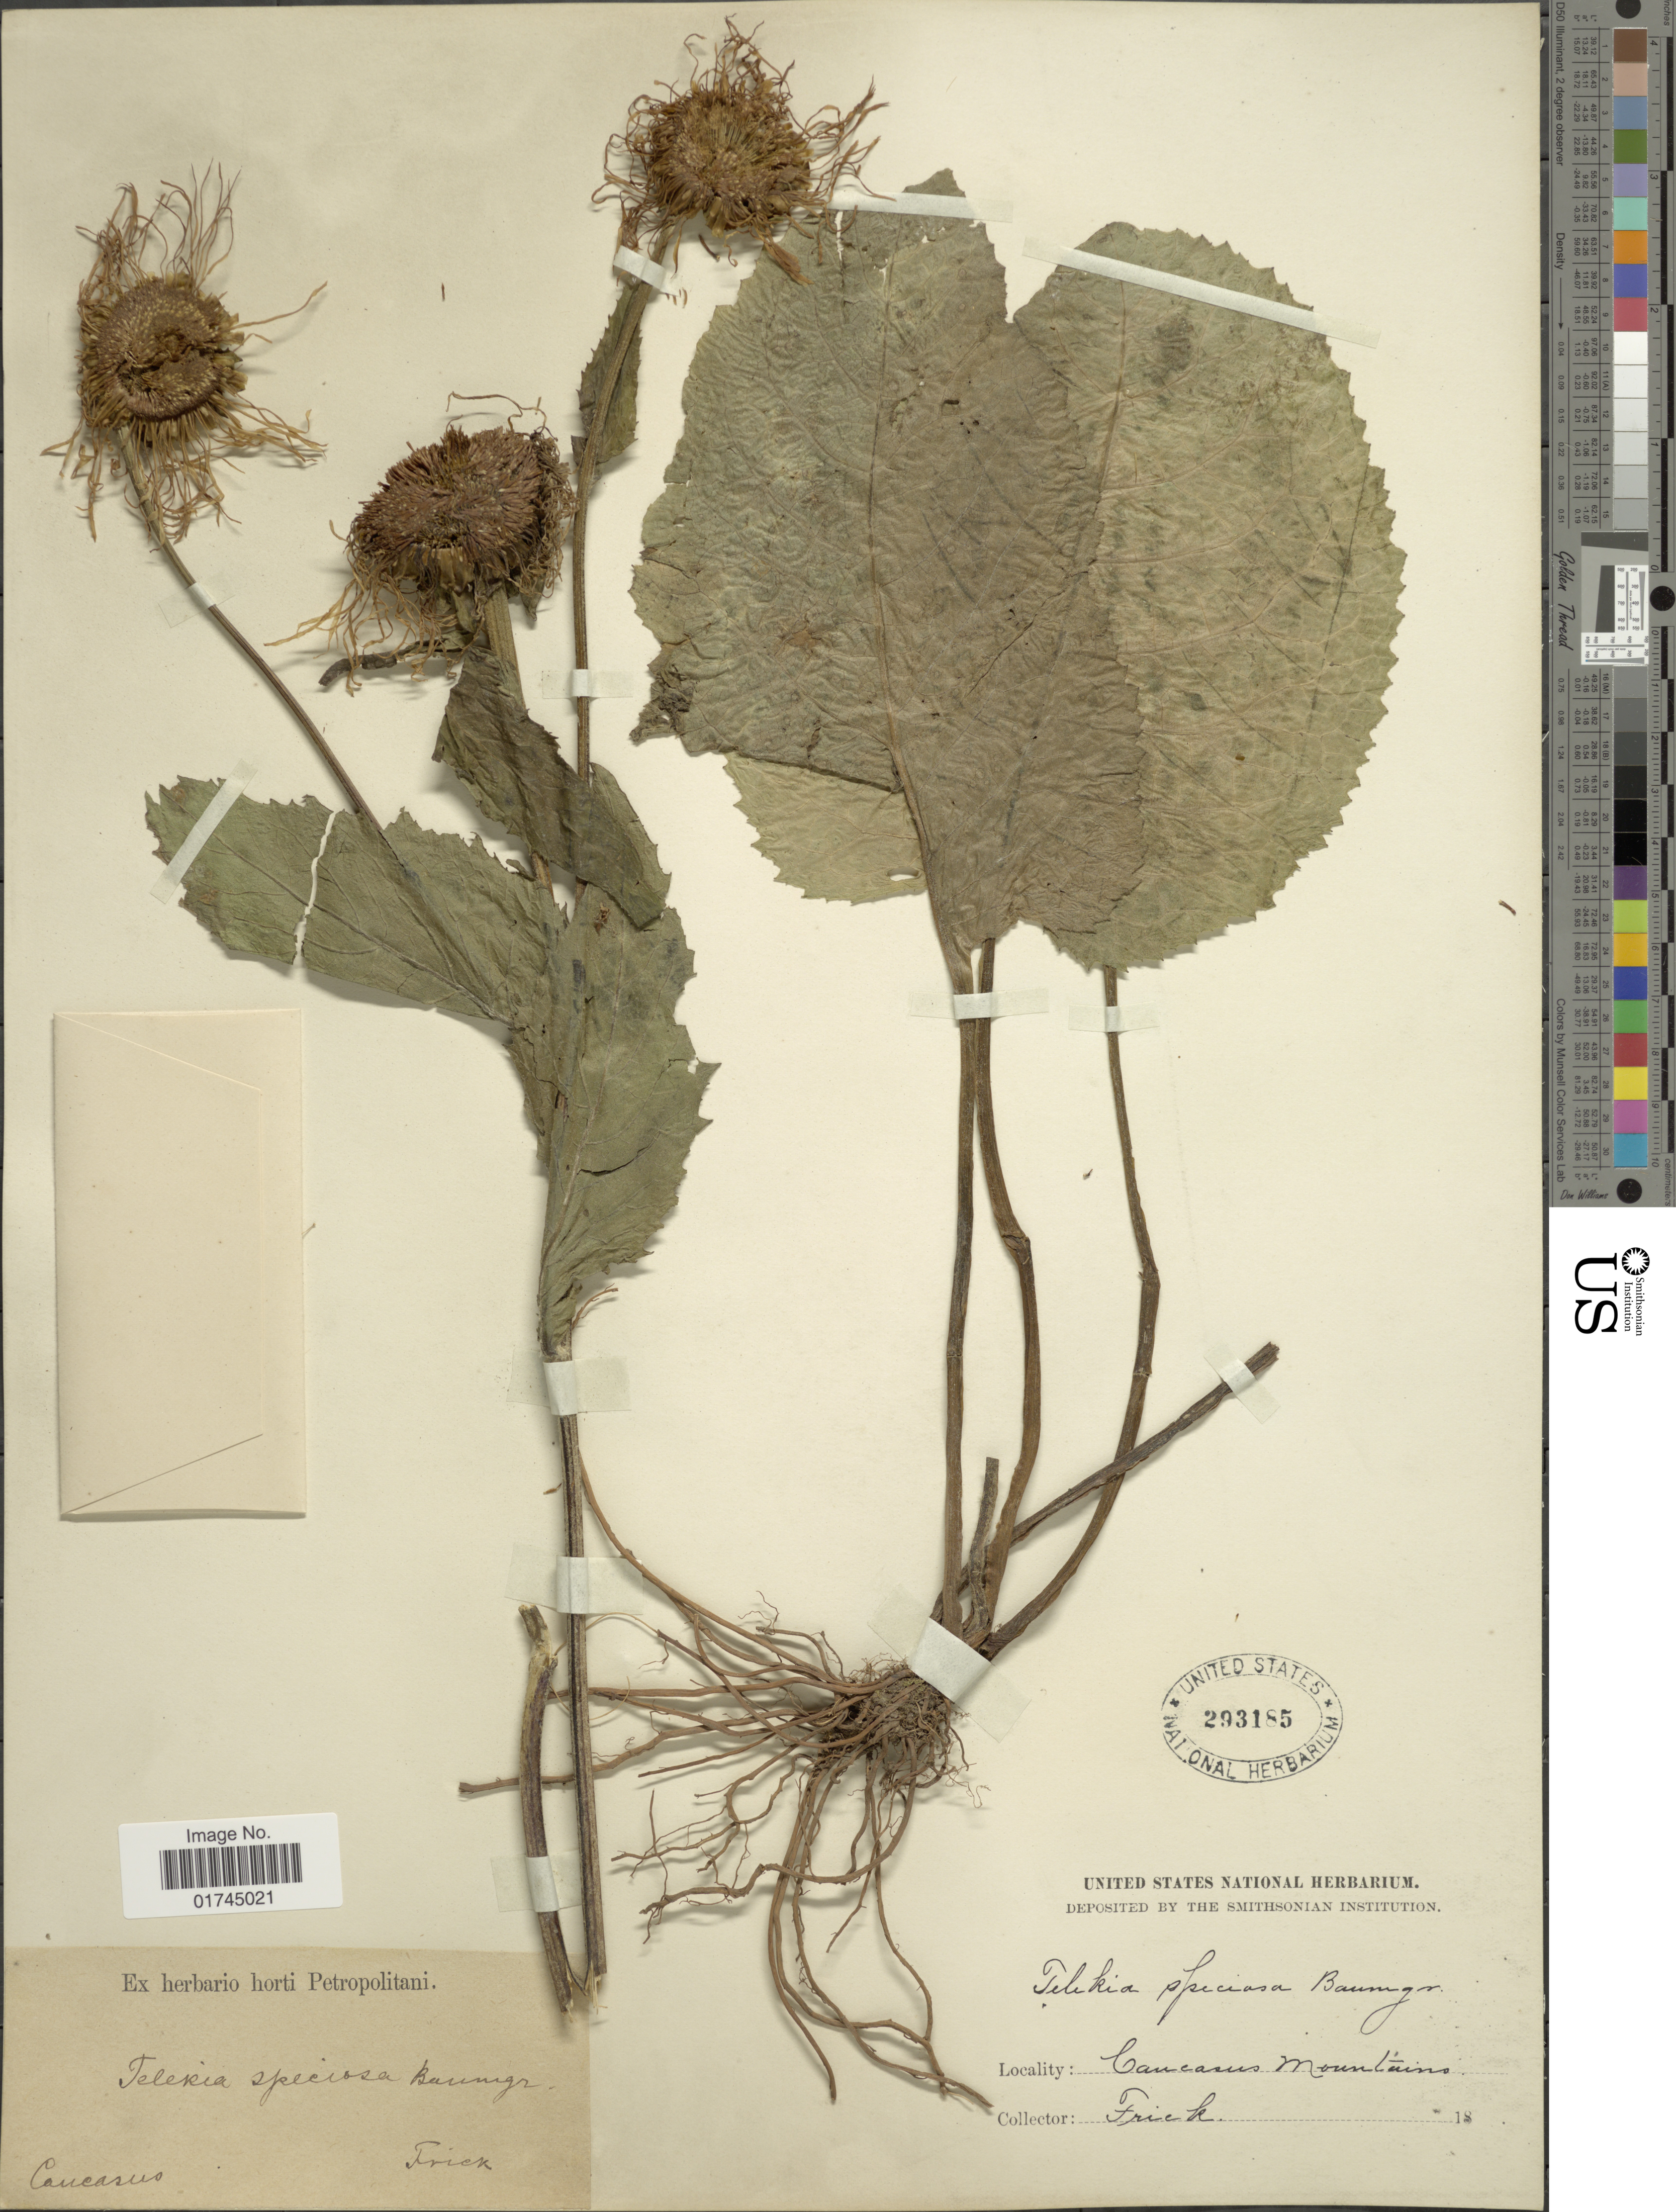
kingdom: Plantae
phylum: Tracheophyta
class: Magnoliopsida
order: Asterales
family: Asteraceae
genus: Buphthalmum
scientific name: Buphthalmum speciosum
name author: Schreb.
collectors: Frick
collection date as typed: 18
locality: Caucasus Mountains.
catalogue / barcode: US 293185